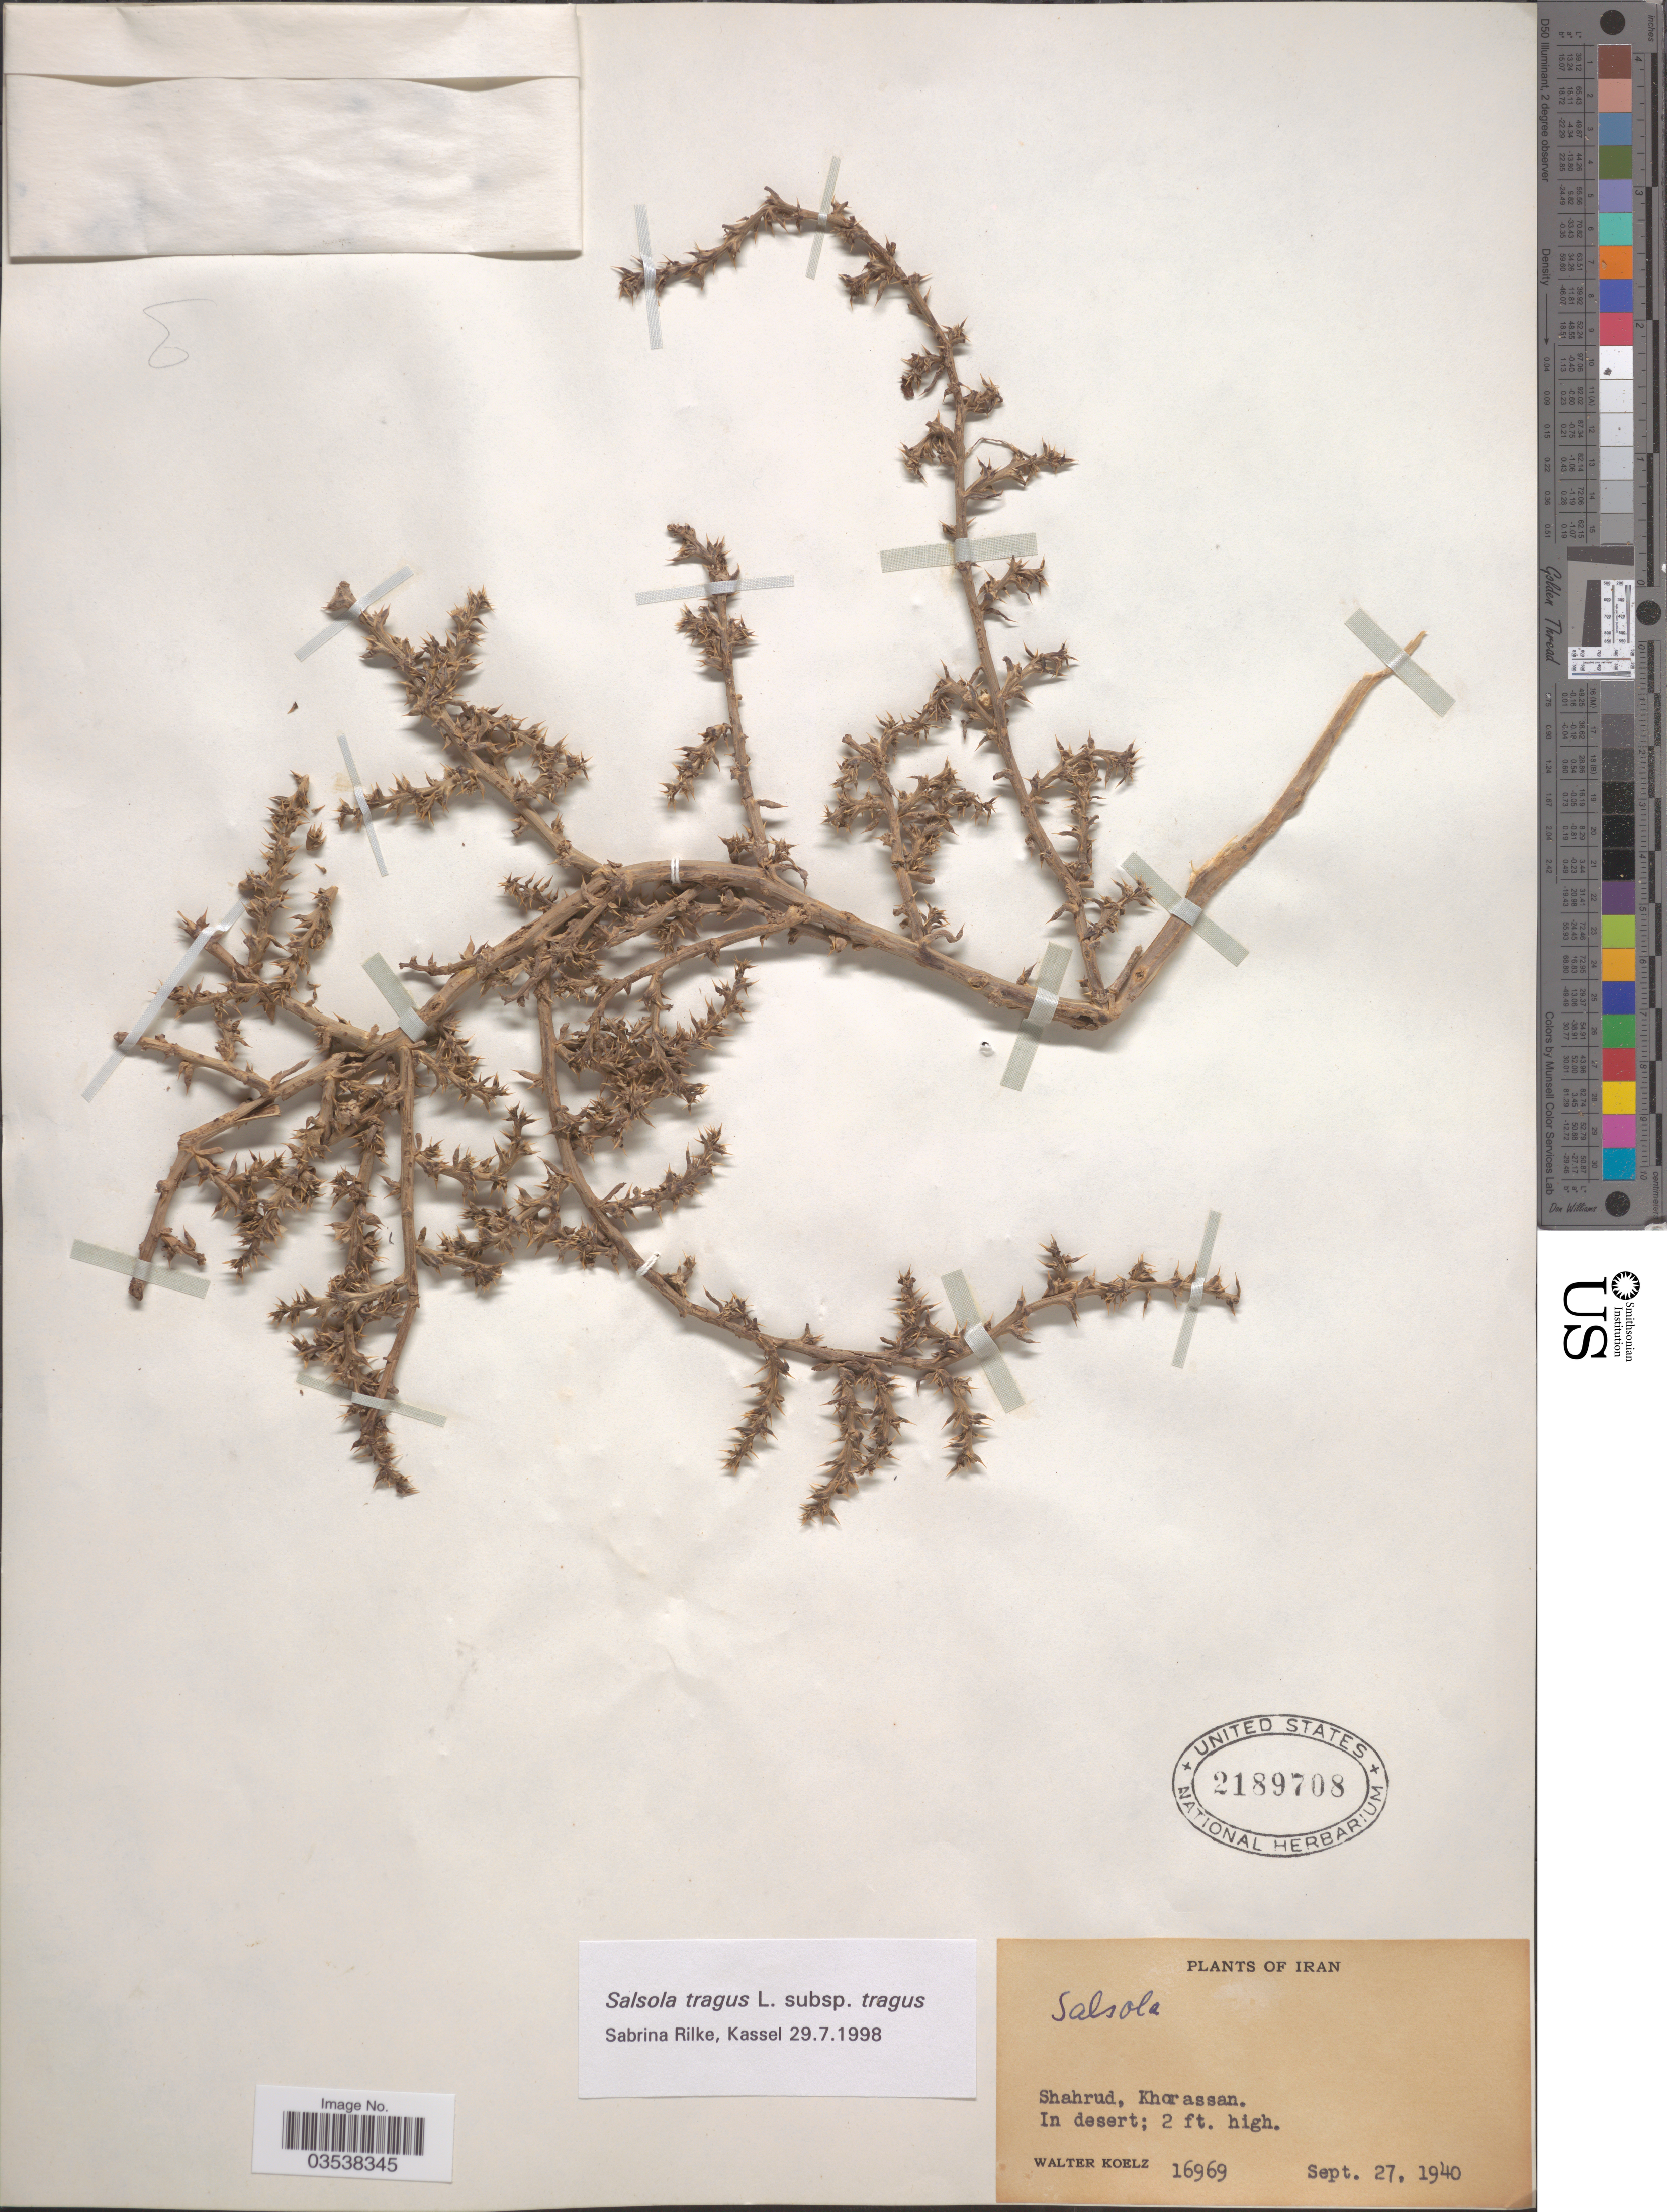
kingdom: Plantae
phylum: Tracheophyta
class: Magnoliopsida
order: Caryophyllales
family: Amaranthaceae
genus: Salsola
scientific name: Salsola tragus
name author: L.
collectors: W. N. Koelz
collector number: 16969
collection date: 1940-09-27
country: Iran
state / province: Khorasan [obsolete]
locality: Shahrud, Khorassan.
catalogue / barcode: US 2189708